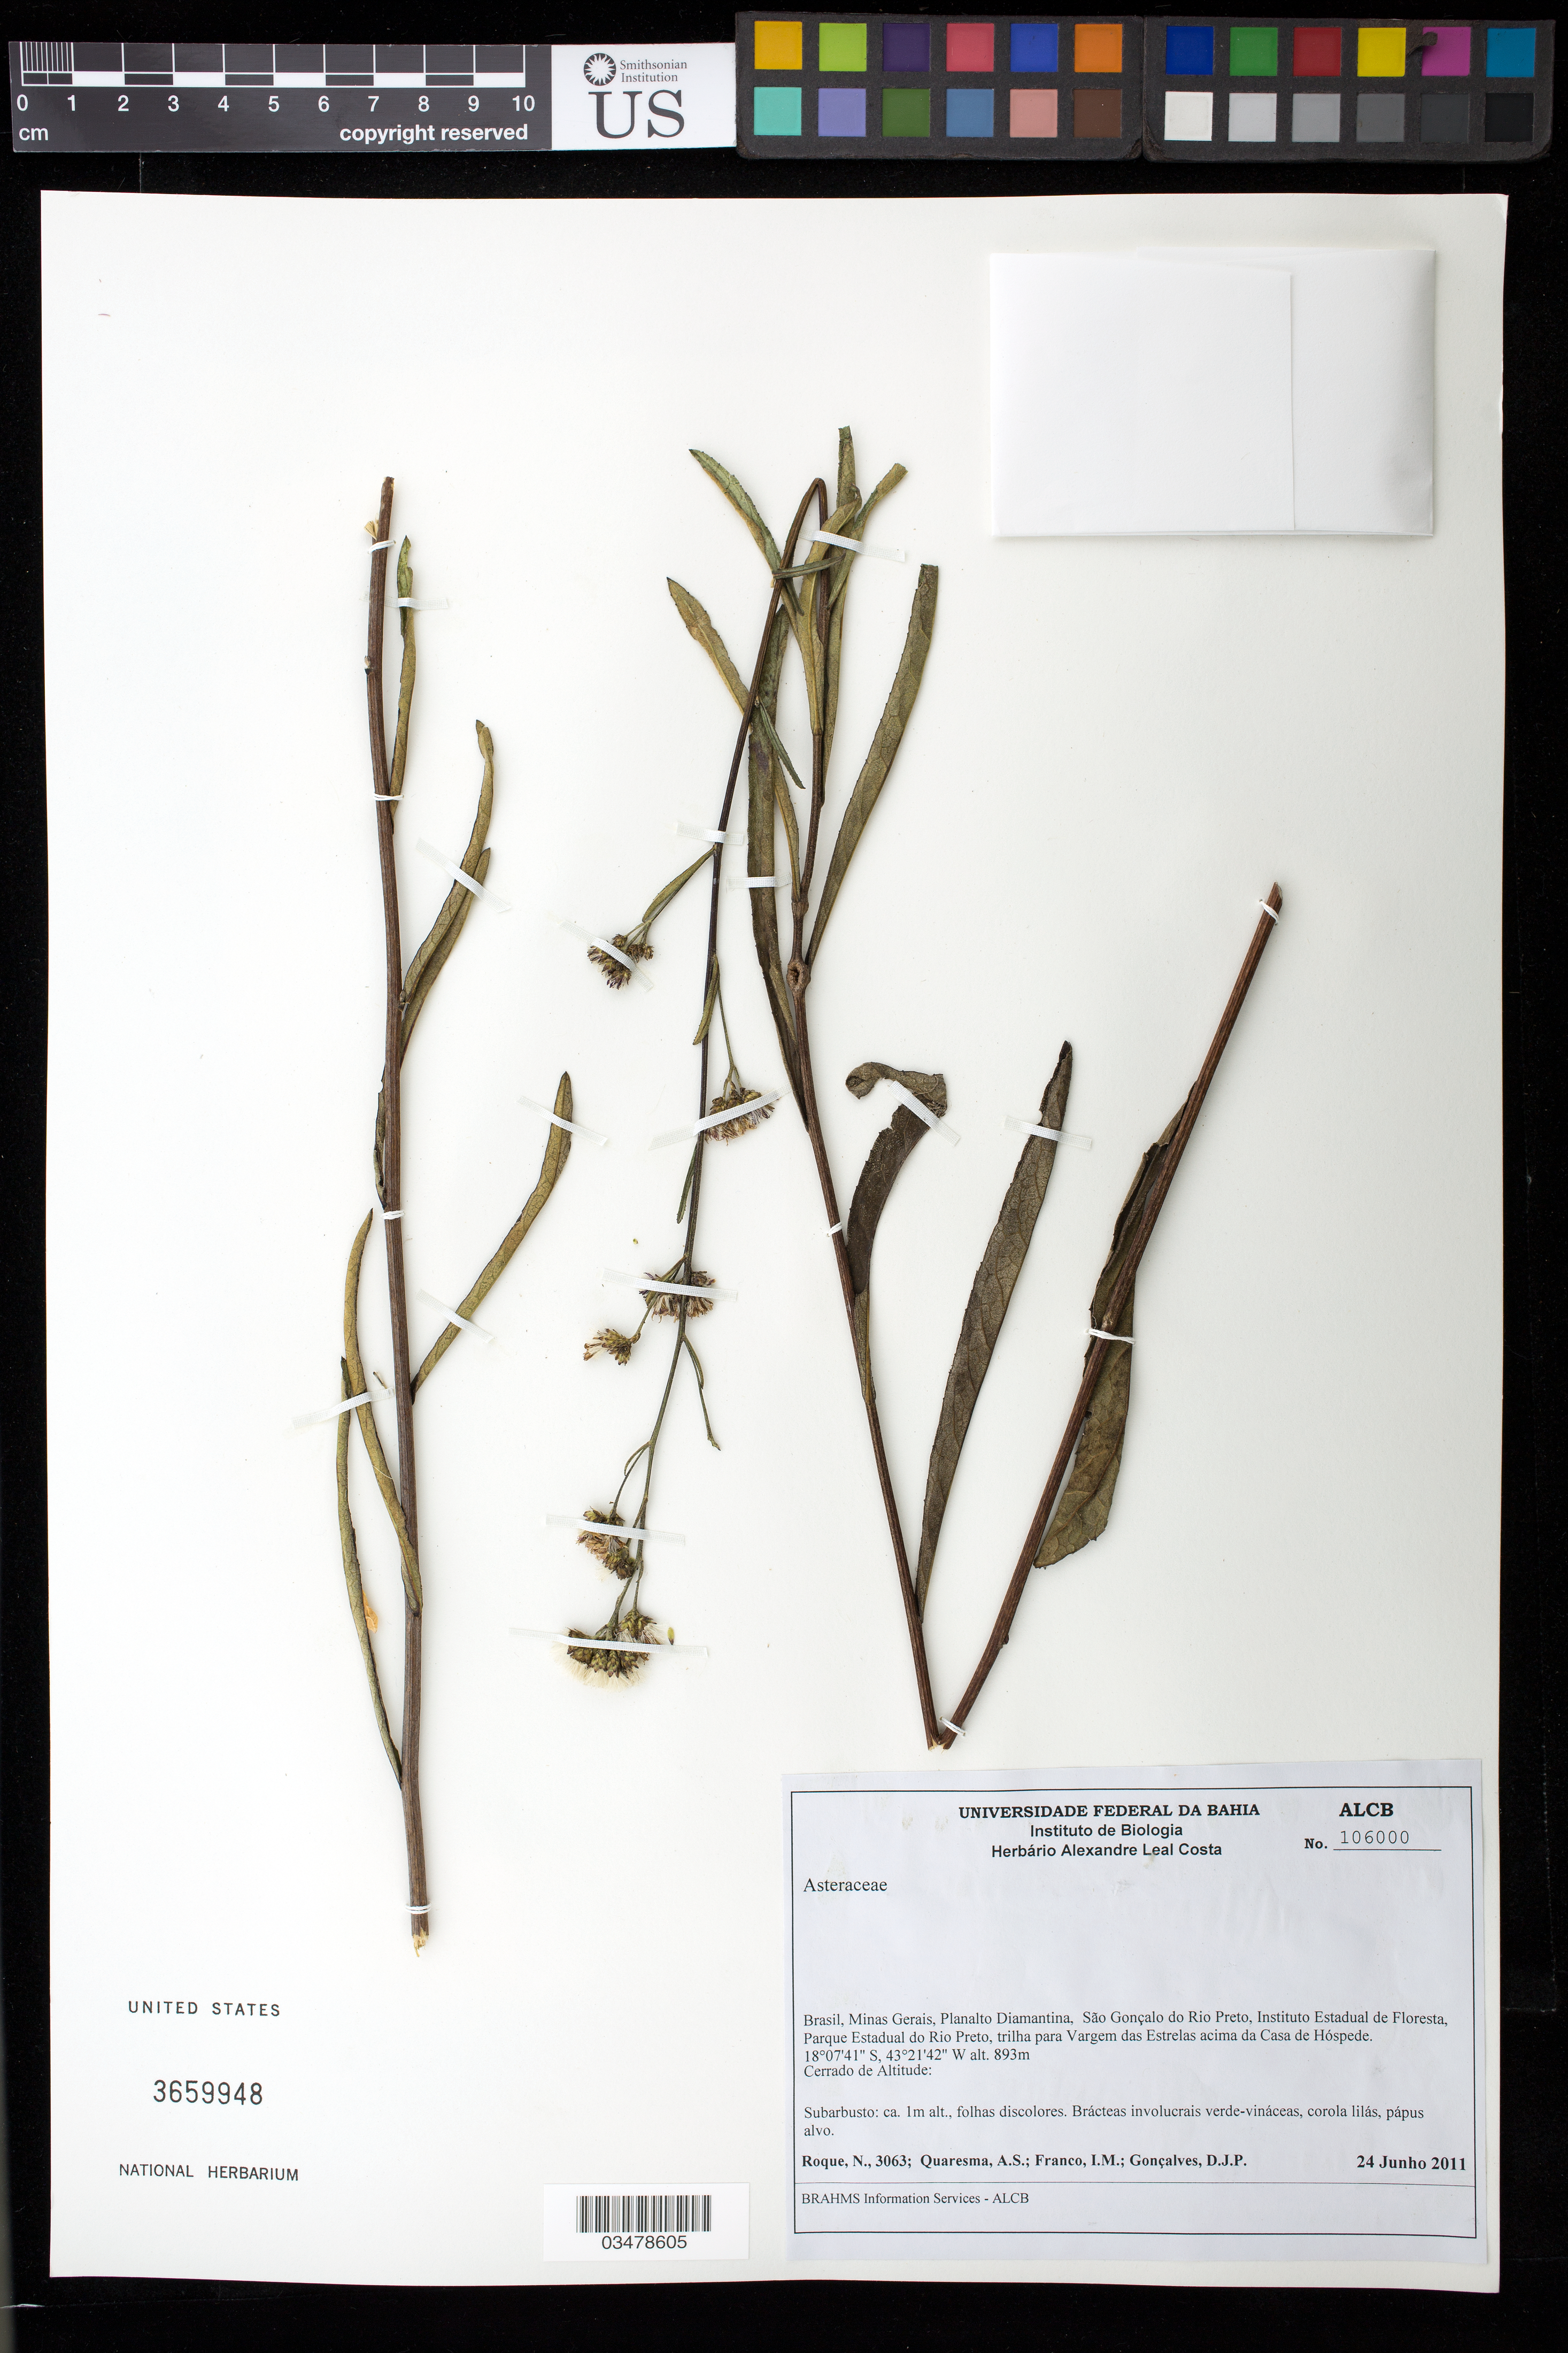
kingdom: Plantae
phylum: Tracheophyta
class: Magnoliopsida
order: Asterales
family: Asteraceae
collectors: N. Roque, A. Quaresma, I. Franco & D. Gonçalves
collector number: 3063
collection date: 2011-06-24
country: Brazil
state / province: Minas Gerais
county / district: São Gonçalo do Rio Preto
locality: Planalto Diamantina, Instituto Estadual de Floresta, Parque Estadual do Rio Preto, trilha para Vargem das Estrelas acima da Casa de Hospede.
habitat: Cerrado de altitude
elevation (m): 893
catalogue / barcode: US 3659948